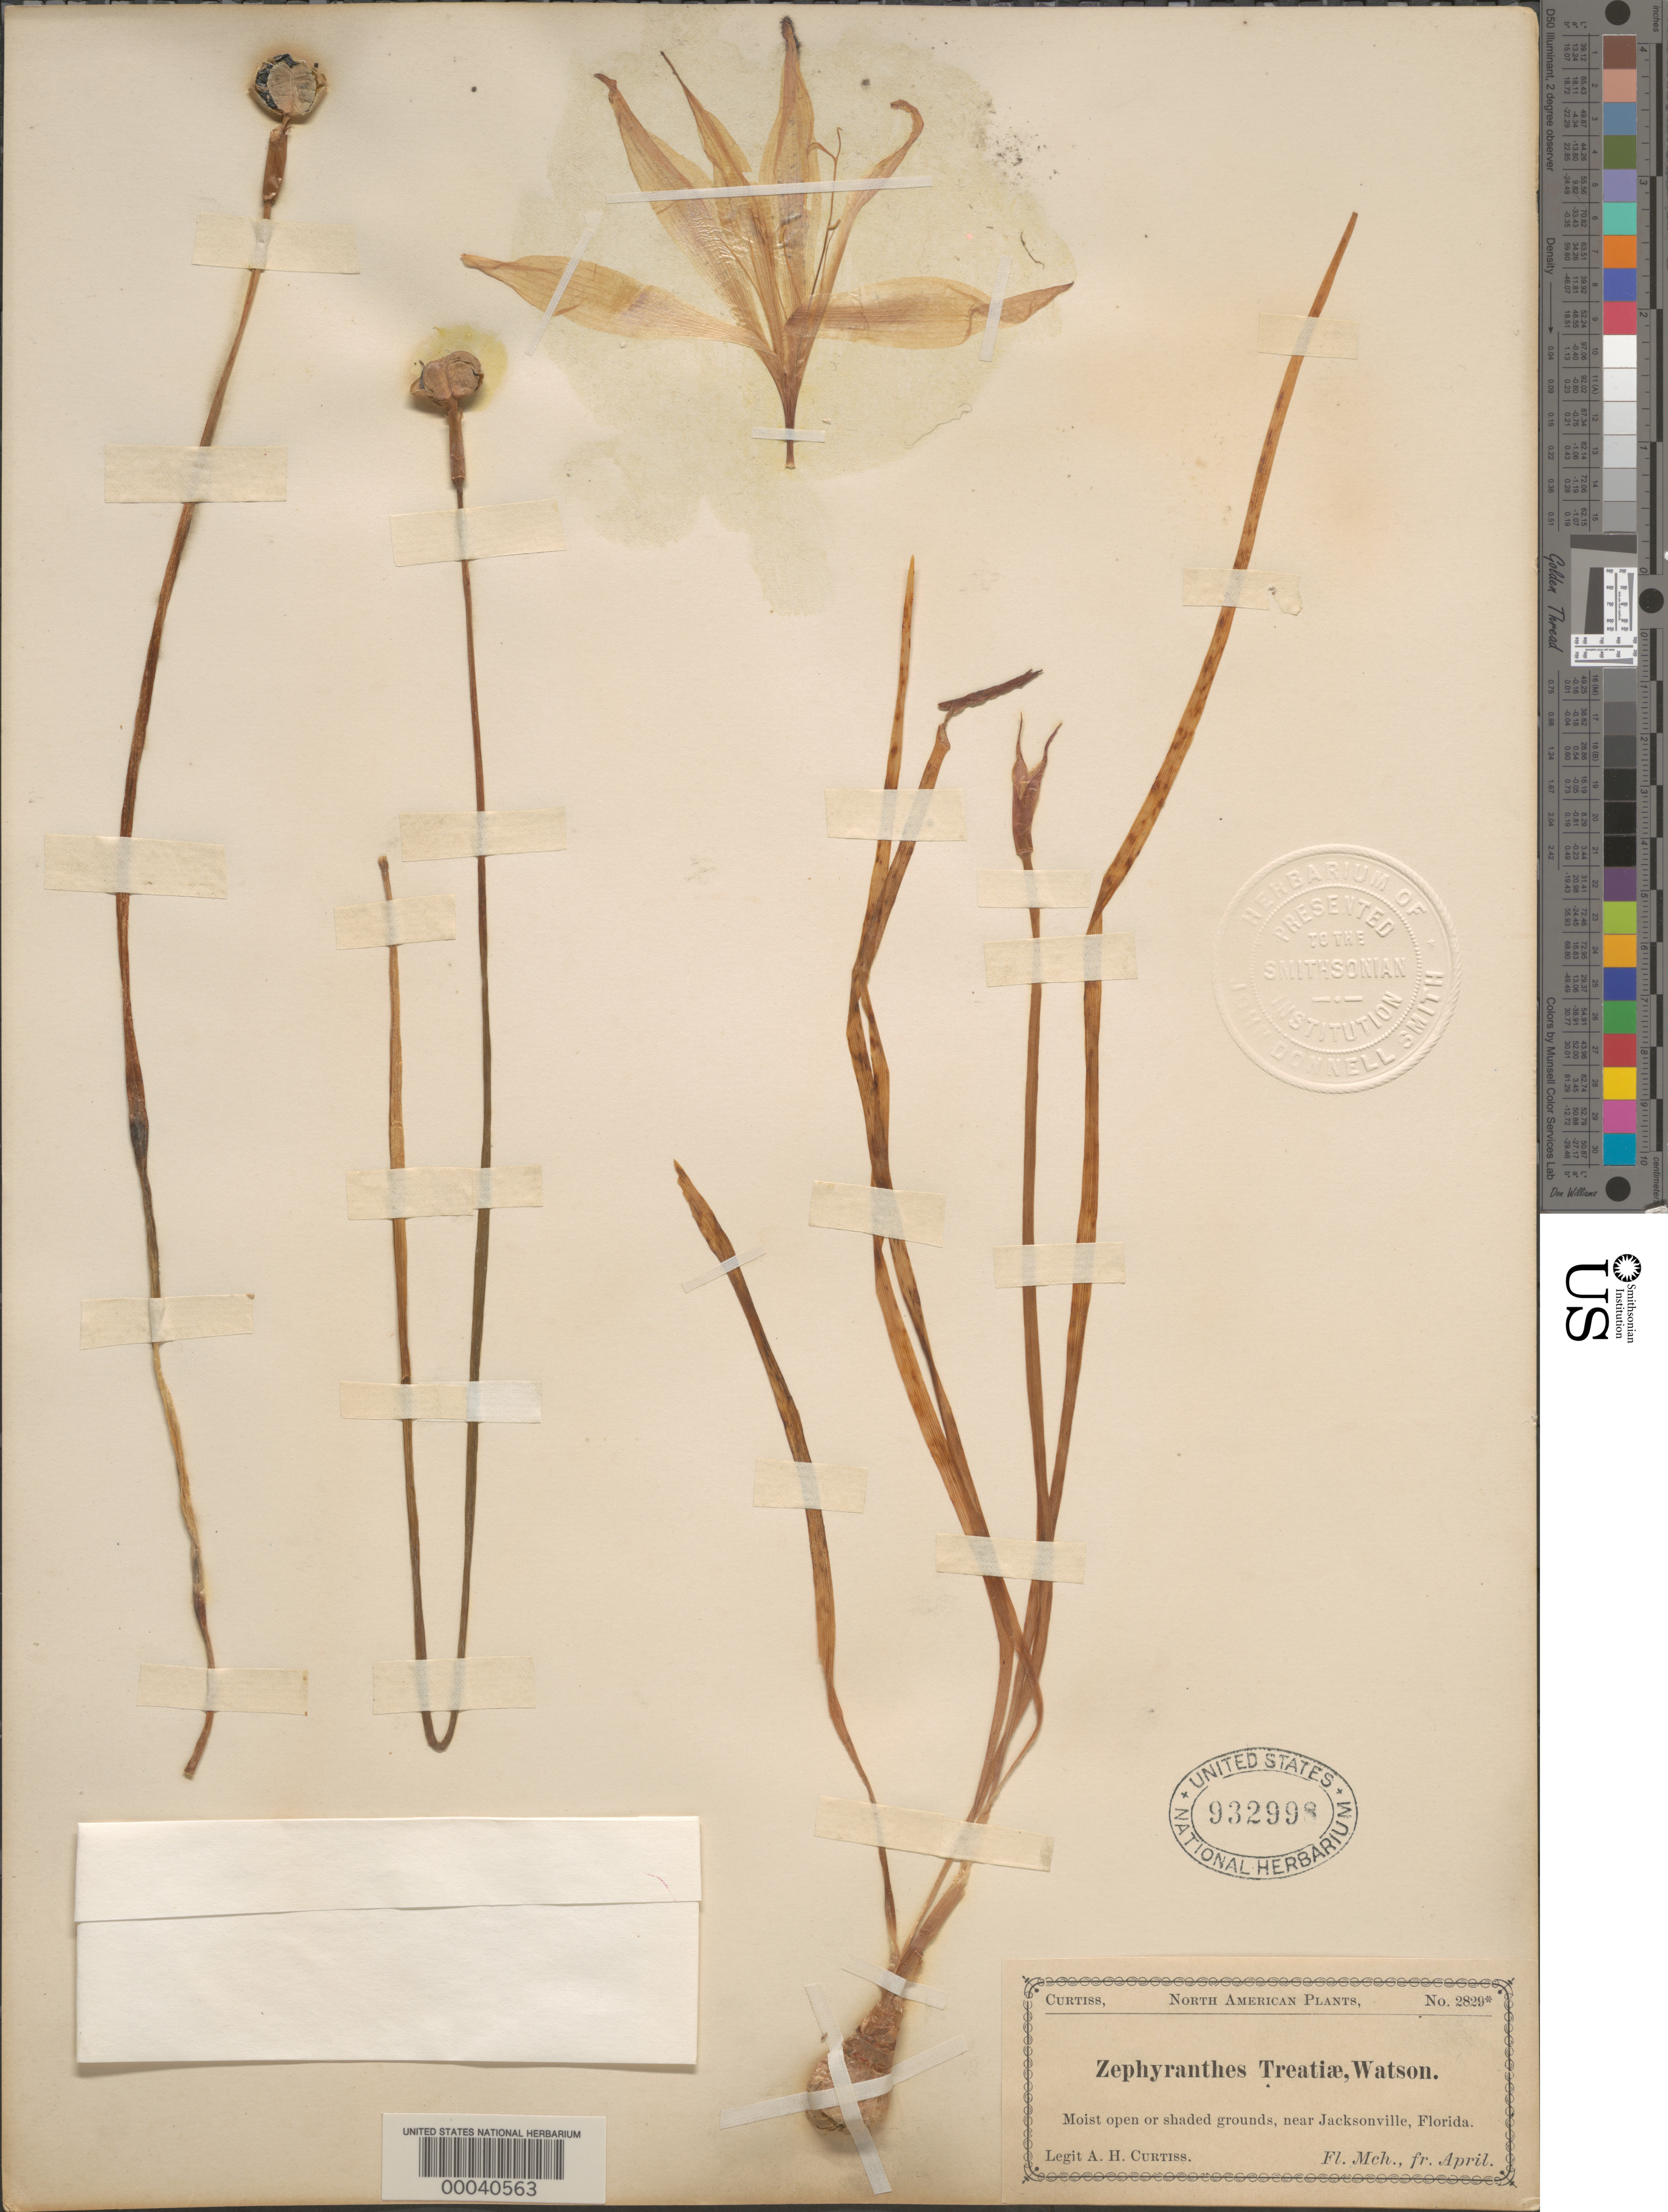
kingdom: Plantae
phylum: Tracheophyta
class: Liliopsida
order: Asparagales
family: Amaryllidaceae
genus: Zephyranthes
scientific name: Zephyranthes treatiae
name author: S. Watson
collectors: A. H. Curtiss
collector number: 2829*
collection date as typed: Mar ---- and -- Apr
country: United States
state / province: Florida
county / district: Duval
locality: Near jacksonville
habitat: Moist open or shaded grounds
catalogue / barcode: US 932998